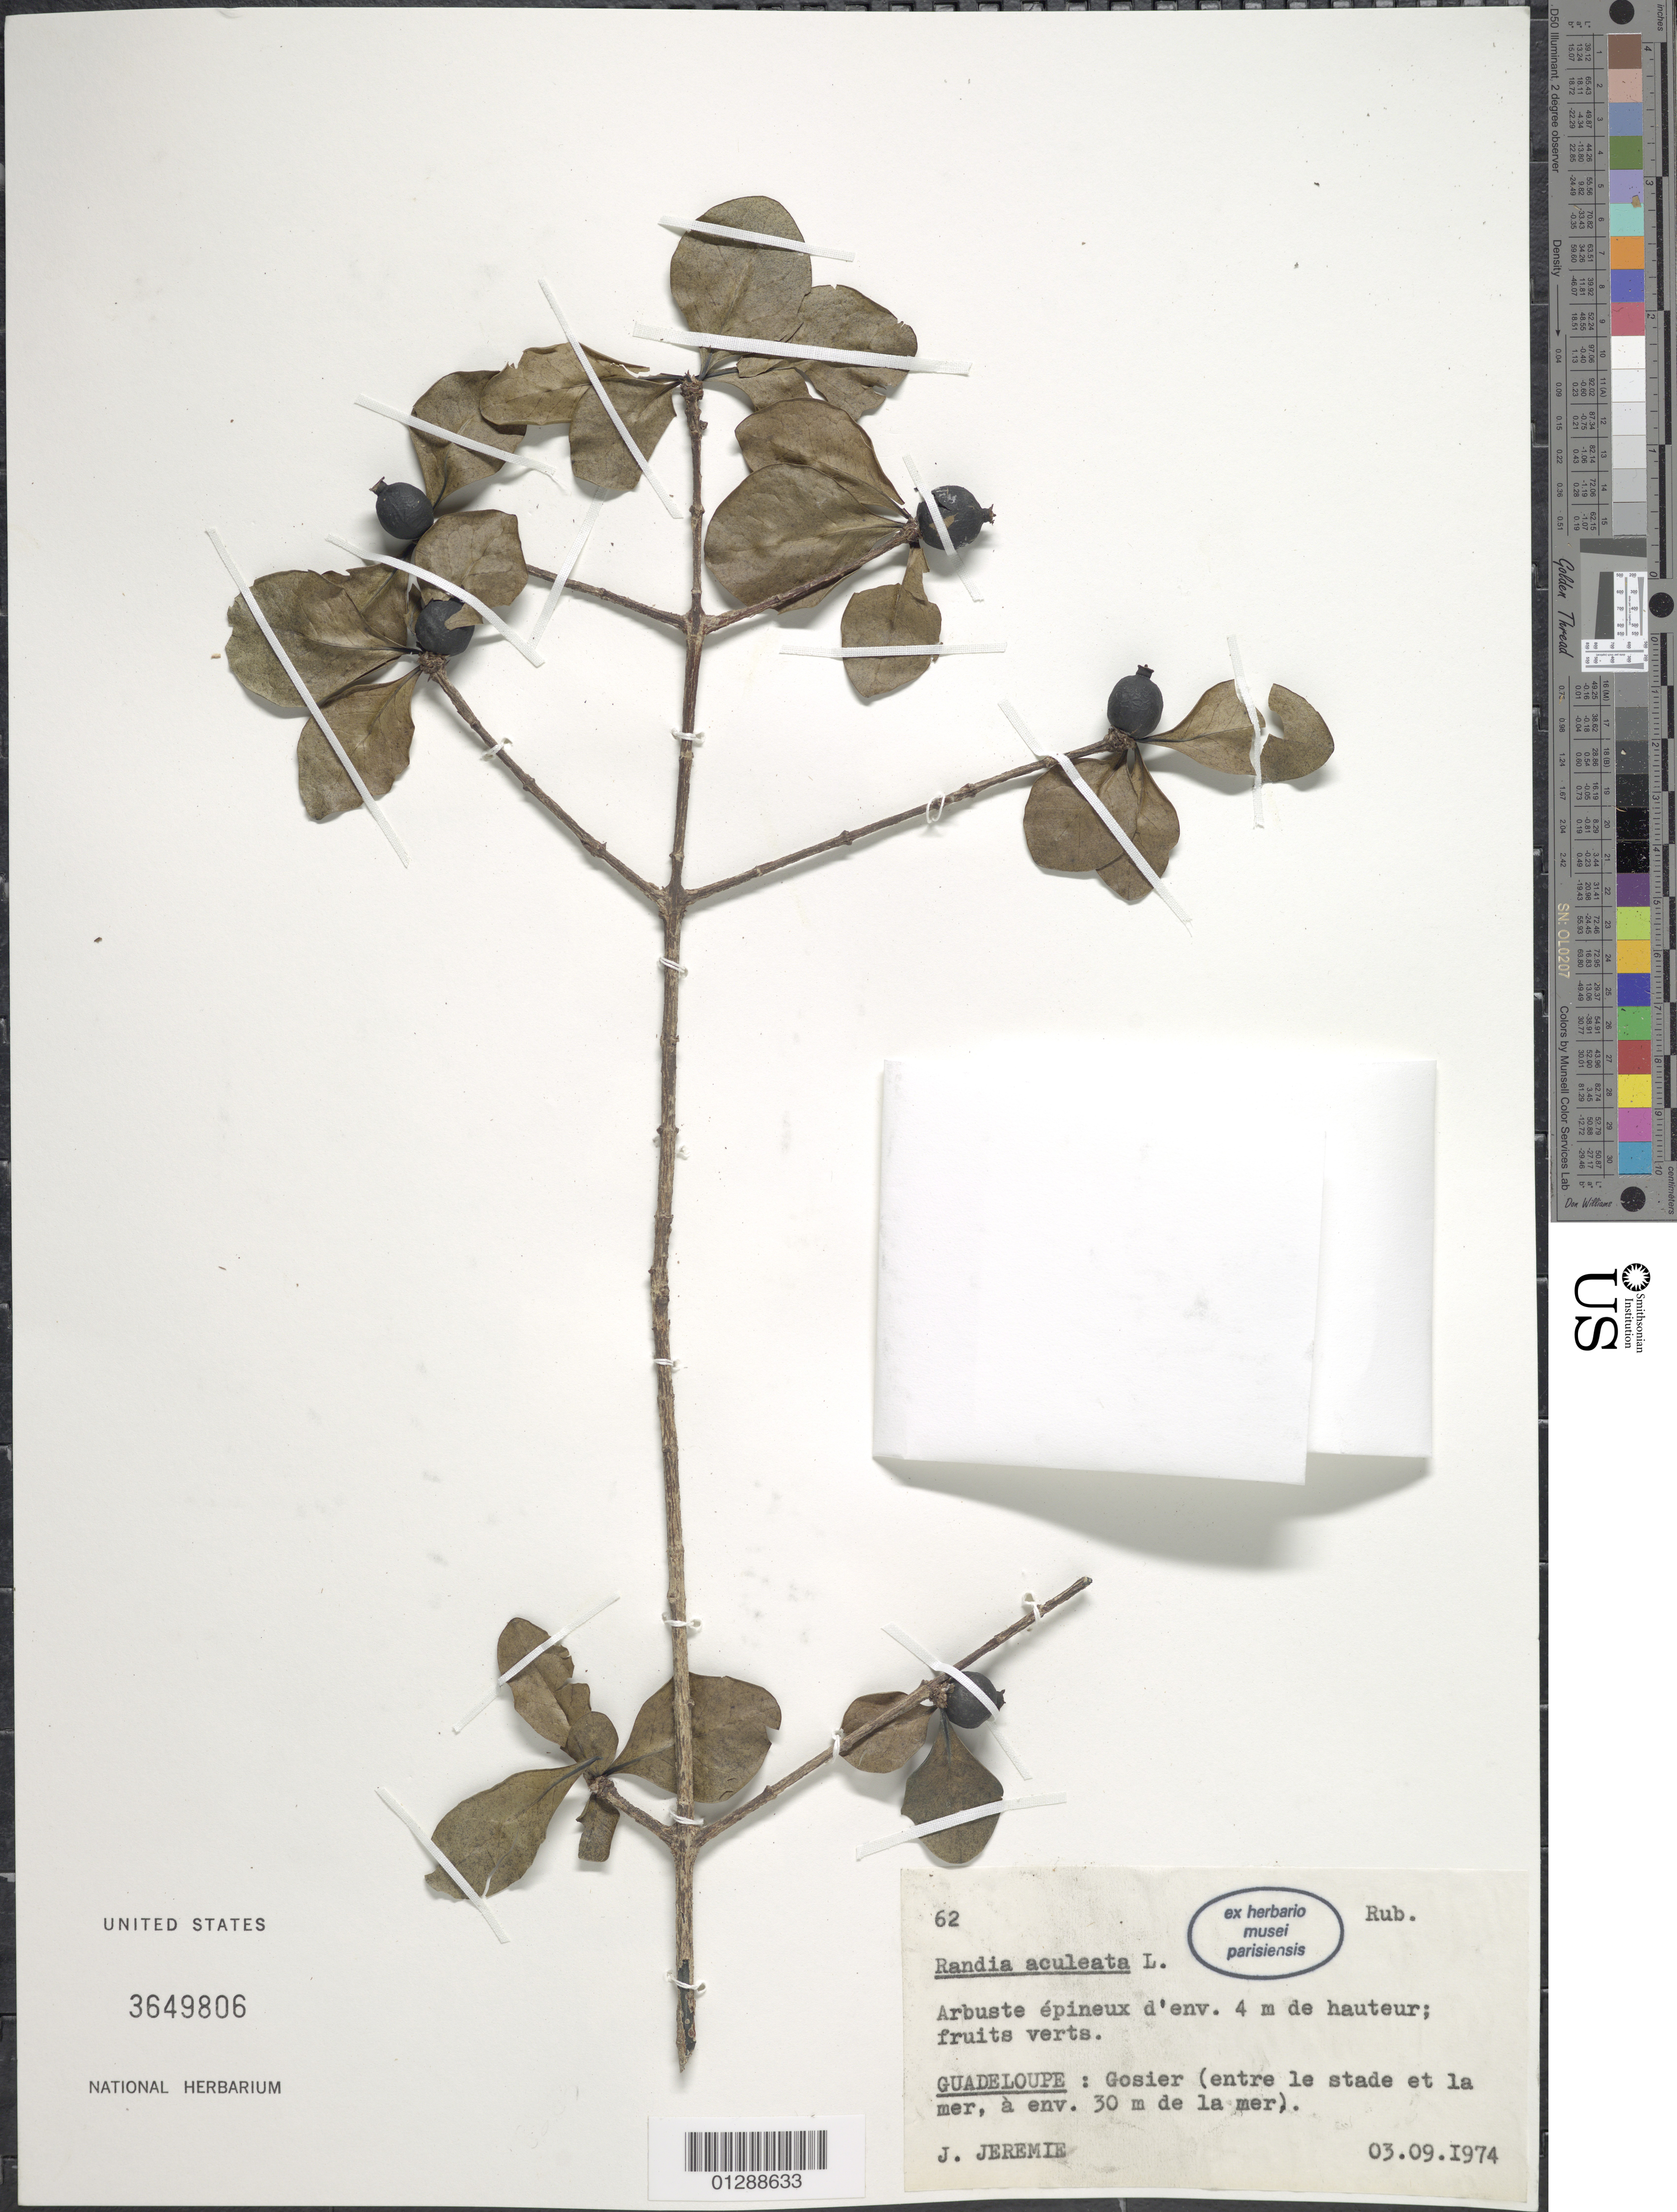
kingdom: Plantae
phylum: Tracheophyta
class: Magnoliopsida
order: Gentianales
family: Rubiaceae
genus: Randia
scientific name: Randia aculeata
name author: L.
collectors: J. Jérémie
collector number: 62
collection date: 1974-09-03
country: Guadeloupe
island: Grande-Terre I.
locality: Gosier (entre le stade et la mer, à env. 30 m de la mer).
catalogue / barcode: US 3649806